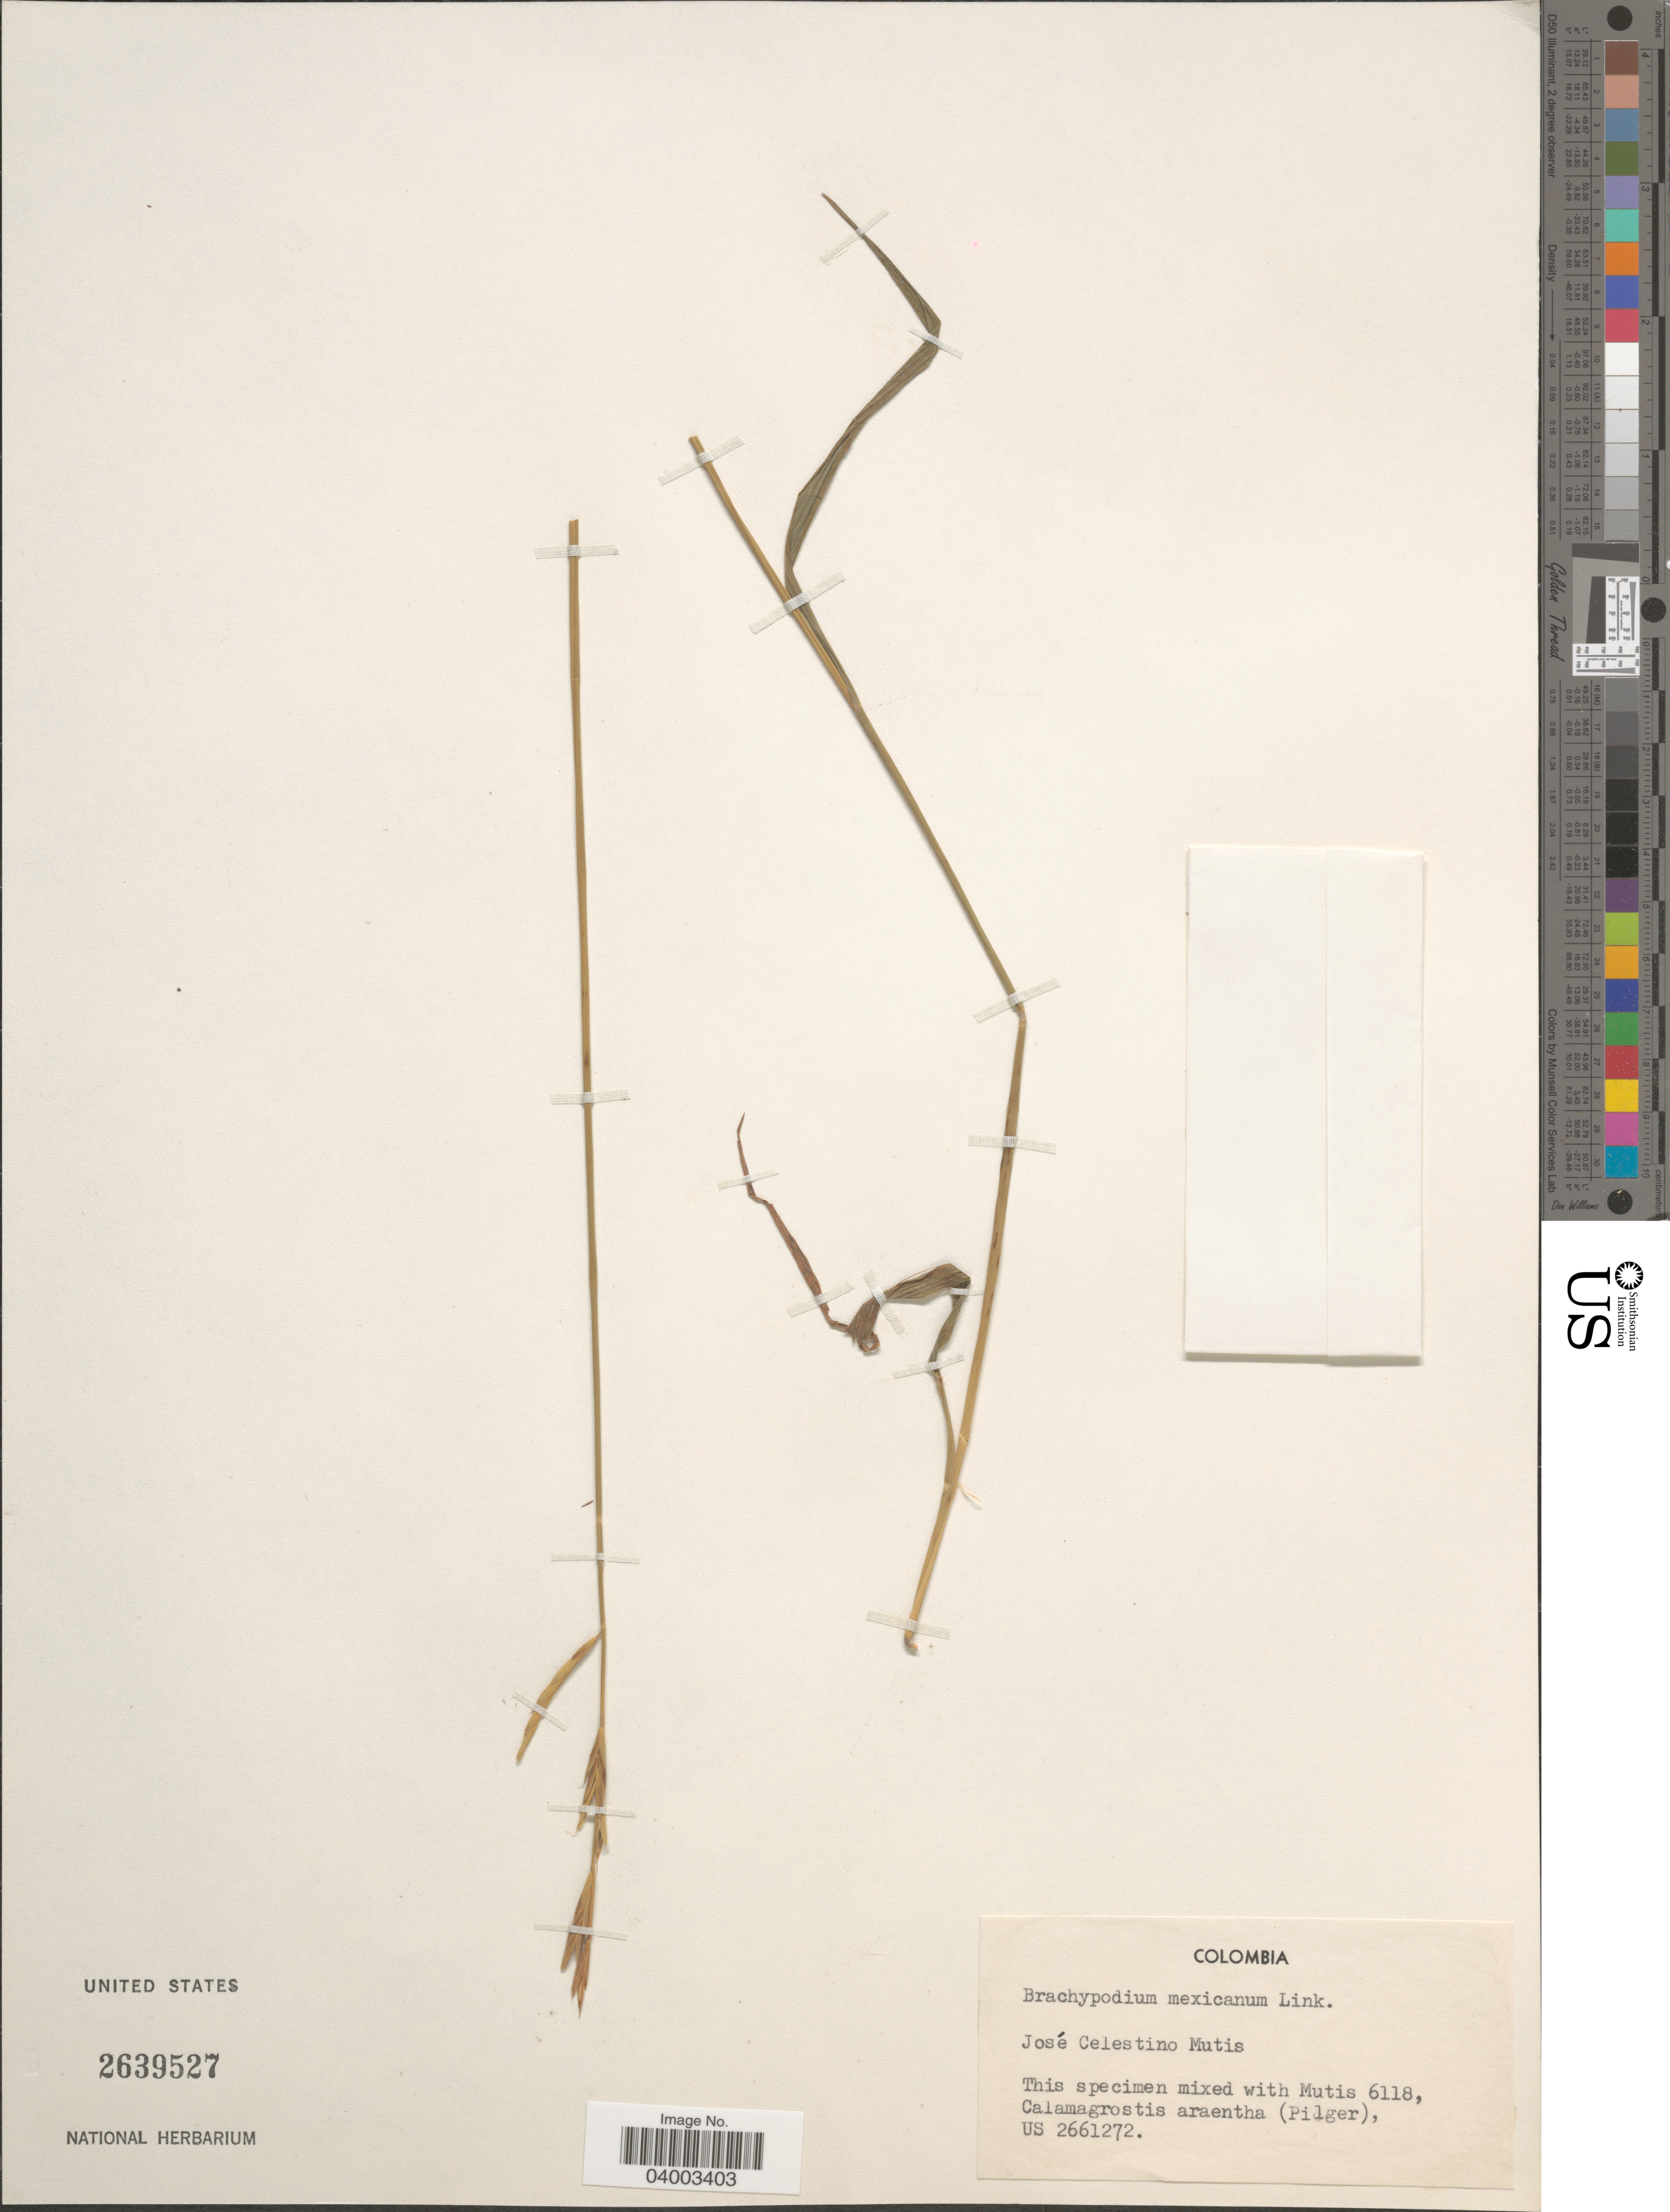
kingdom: Plantae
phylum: Tracheophyta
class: Liliopsida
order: Poales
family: Poaceae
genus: Brachypodium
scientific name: Brachypodium mexicanum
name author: (Roem. & Schult.) Link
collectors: J. C. B. Mutis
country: Colombia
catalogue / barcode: US 2639527